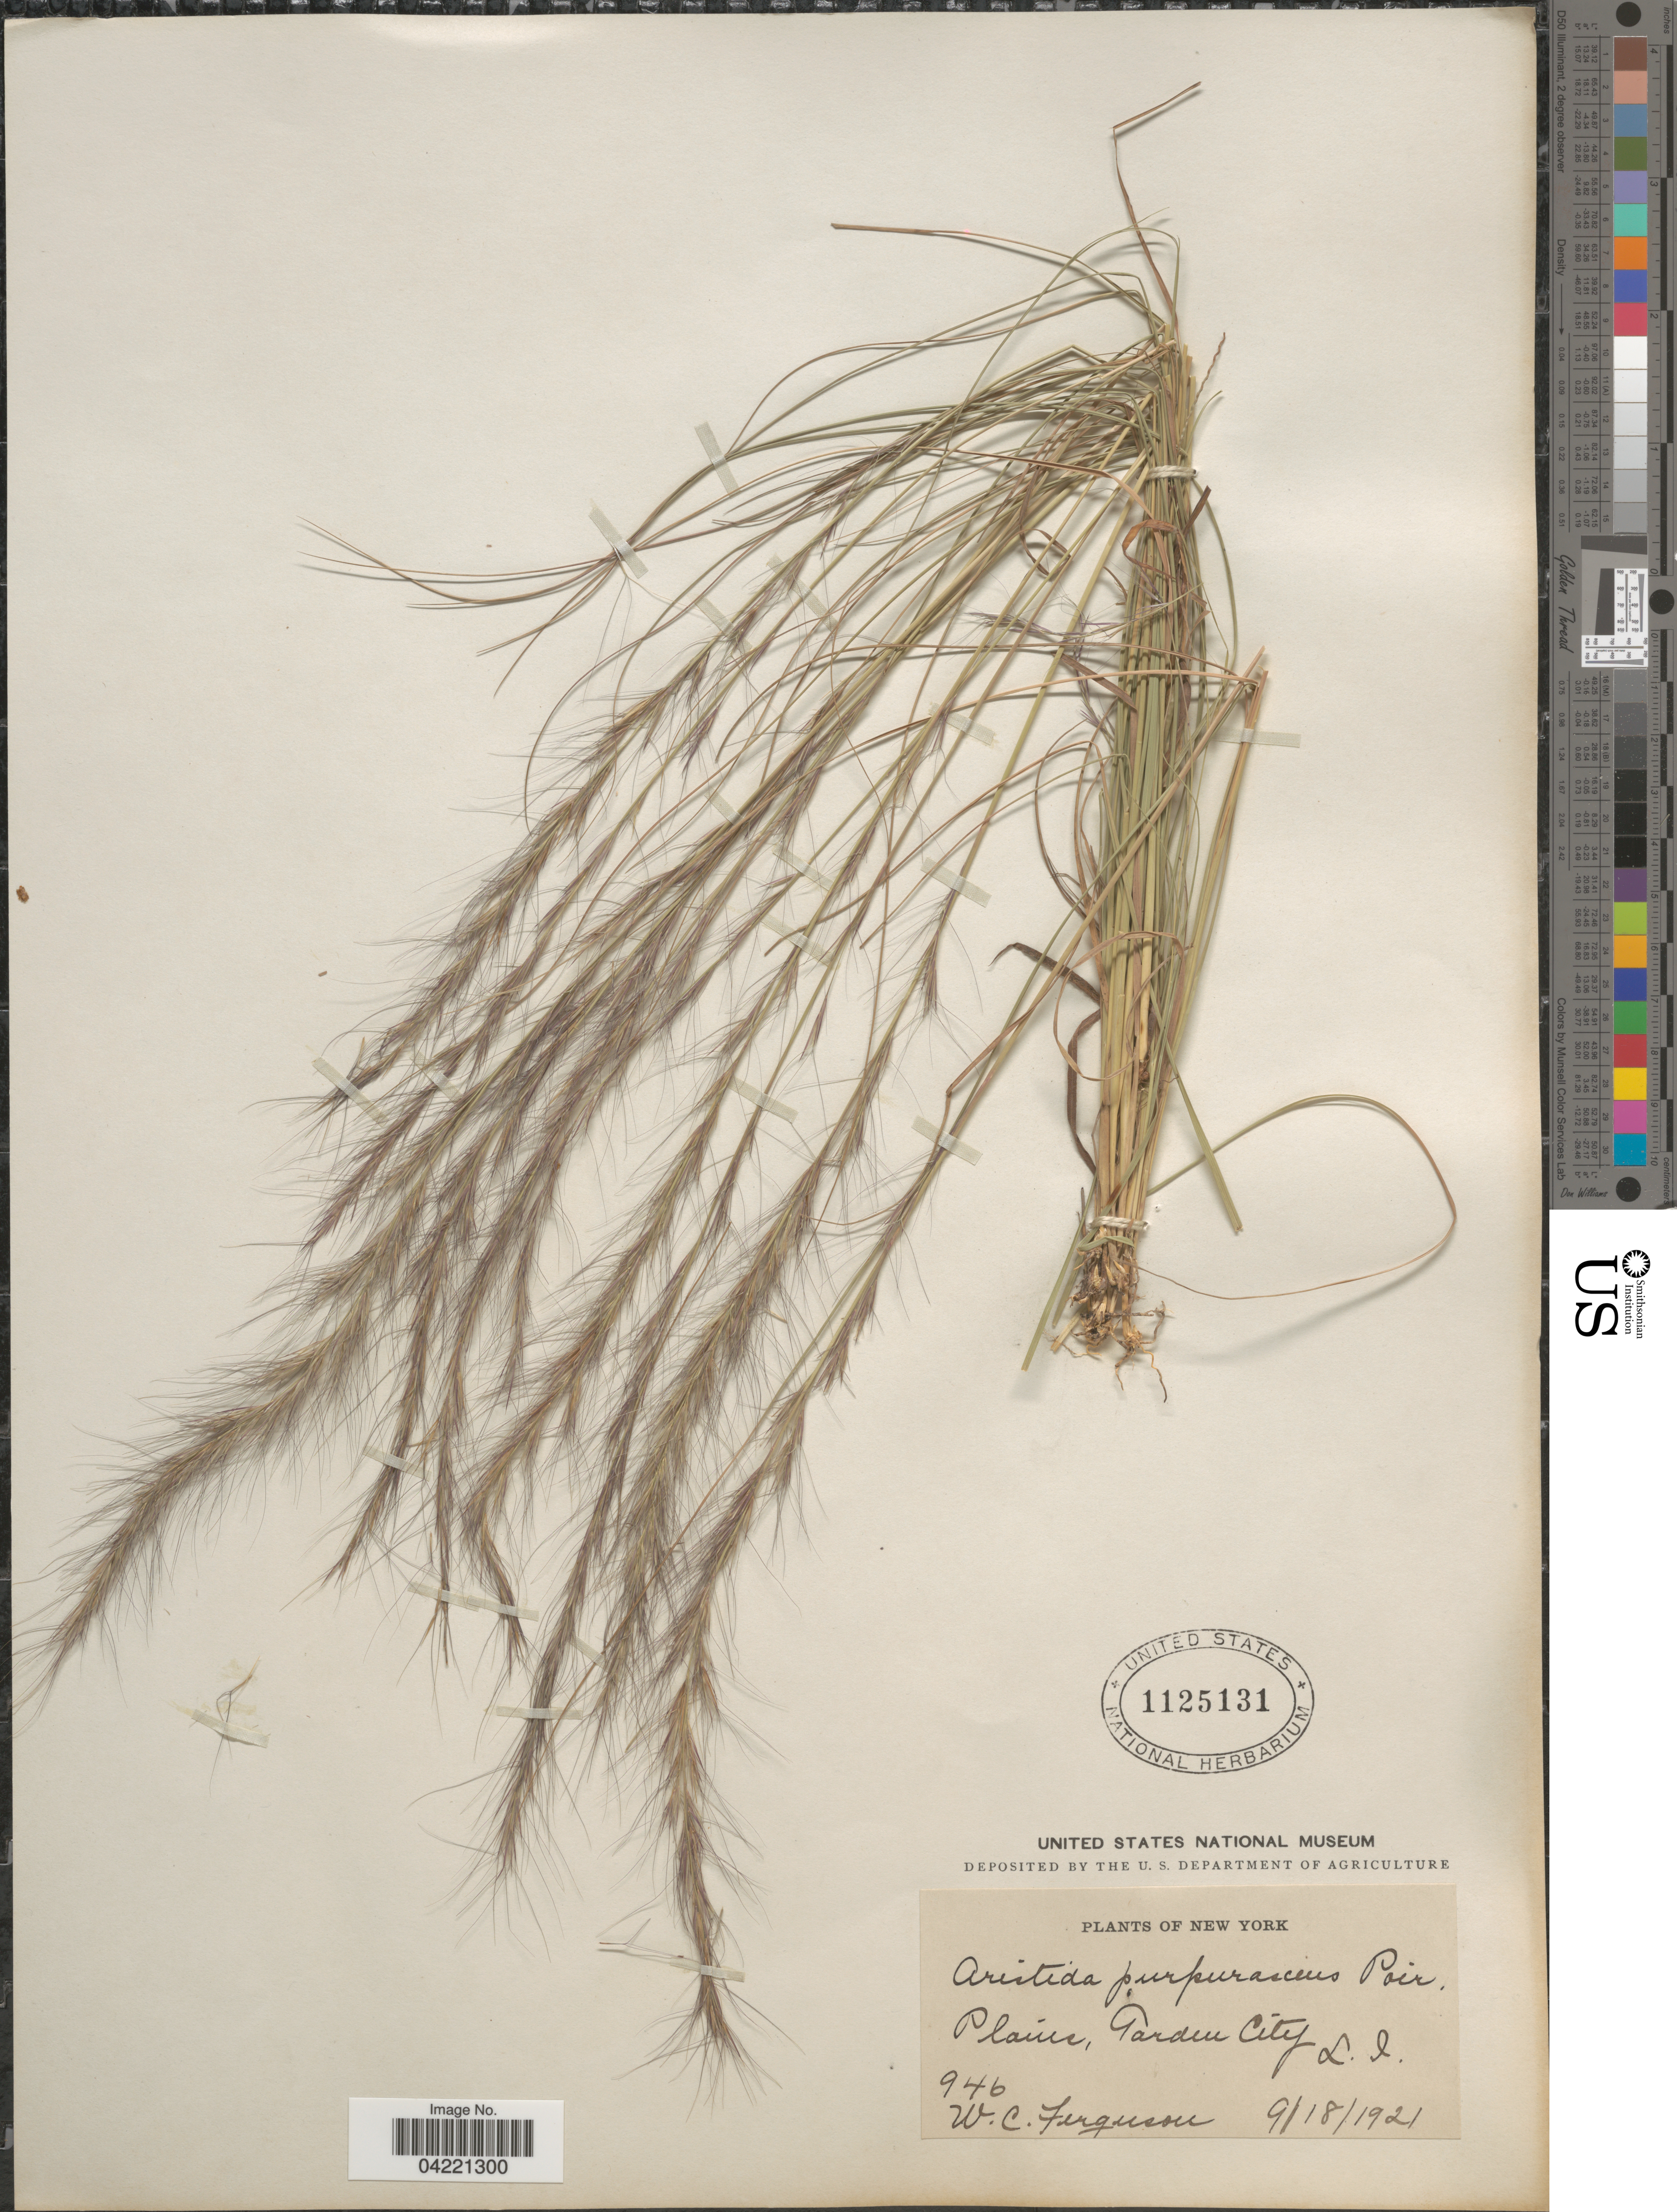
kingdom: Plantae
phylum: Tracheophyta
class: Liliopsida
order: Poales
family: Poaceae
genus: Aristida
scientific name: Aristida purpurascens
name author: Poir.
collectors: W. Ferguson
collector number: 946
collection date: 1921-09-18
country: United States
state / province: New York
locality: Plains, Garden City L.I.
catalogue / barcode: US 1125131